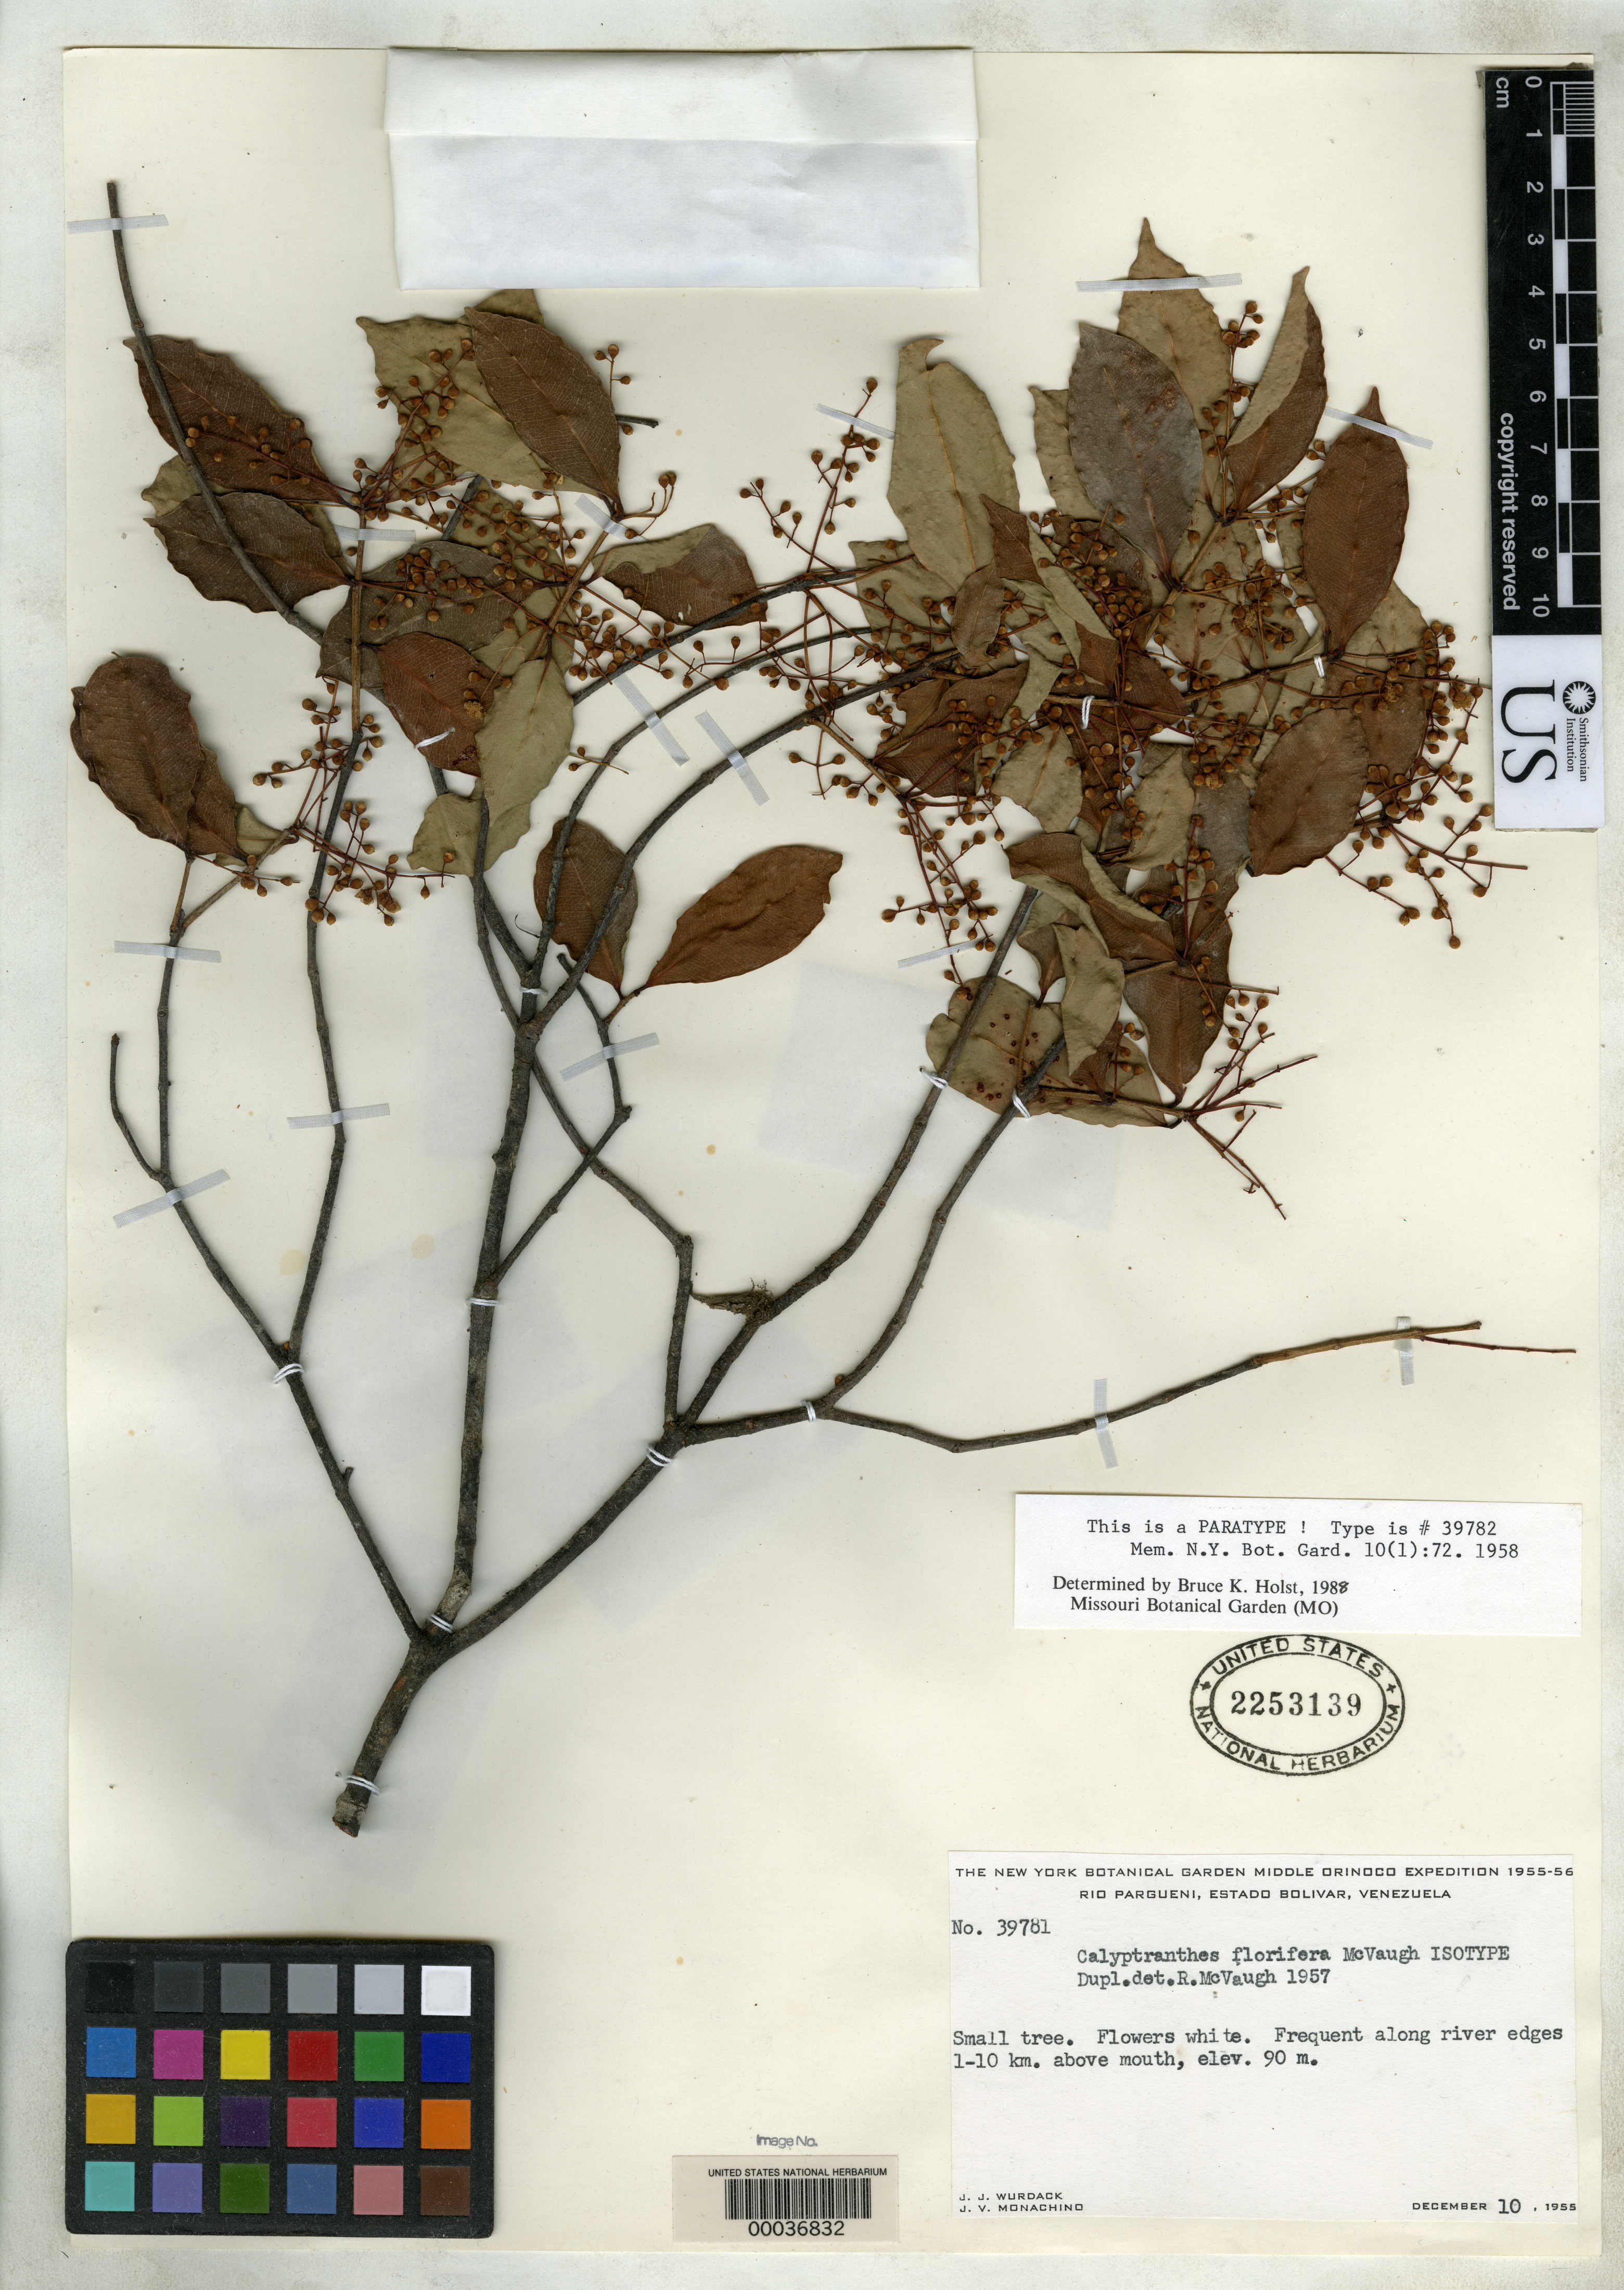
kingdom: Plantae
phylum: Tracheophyta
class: Magnoliopsida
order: Myrtales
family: Myrtaceae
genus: Calyptranthes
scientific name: Calyptranthes florifera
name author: McVaugh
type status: Paratype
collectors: J. J. Wurdack & J. V. Monachino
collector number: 39781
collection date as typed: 10 Dec 1955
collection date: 1955-12-10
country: Venezuela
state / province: Bolivar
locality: Rio Pargueni.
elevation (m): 90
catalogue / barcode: US 2253139